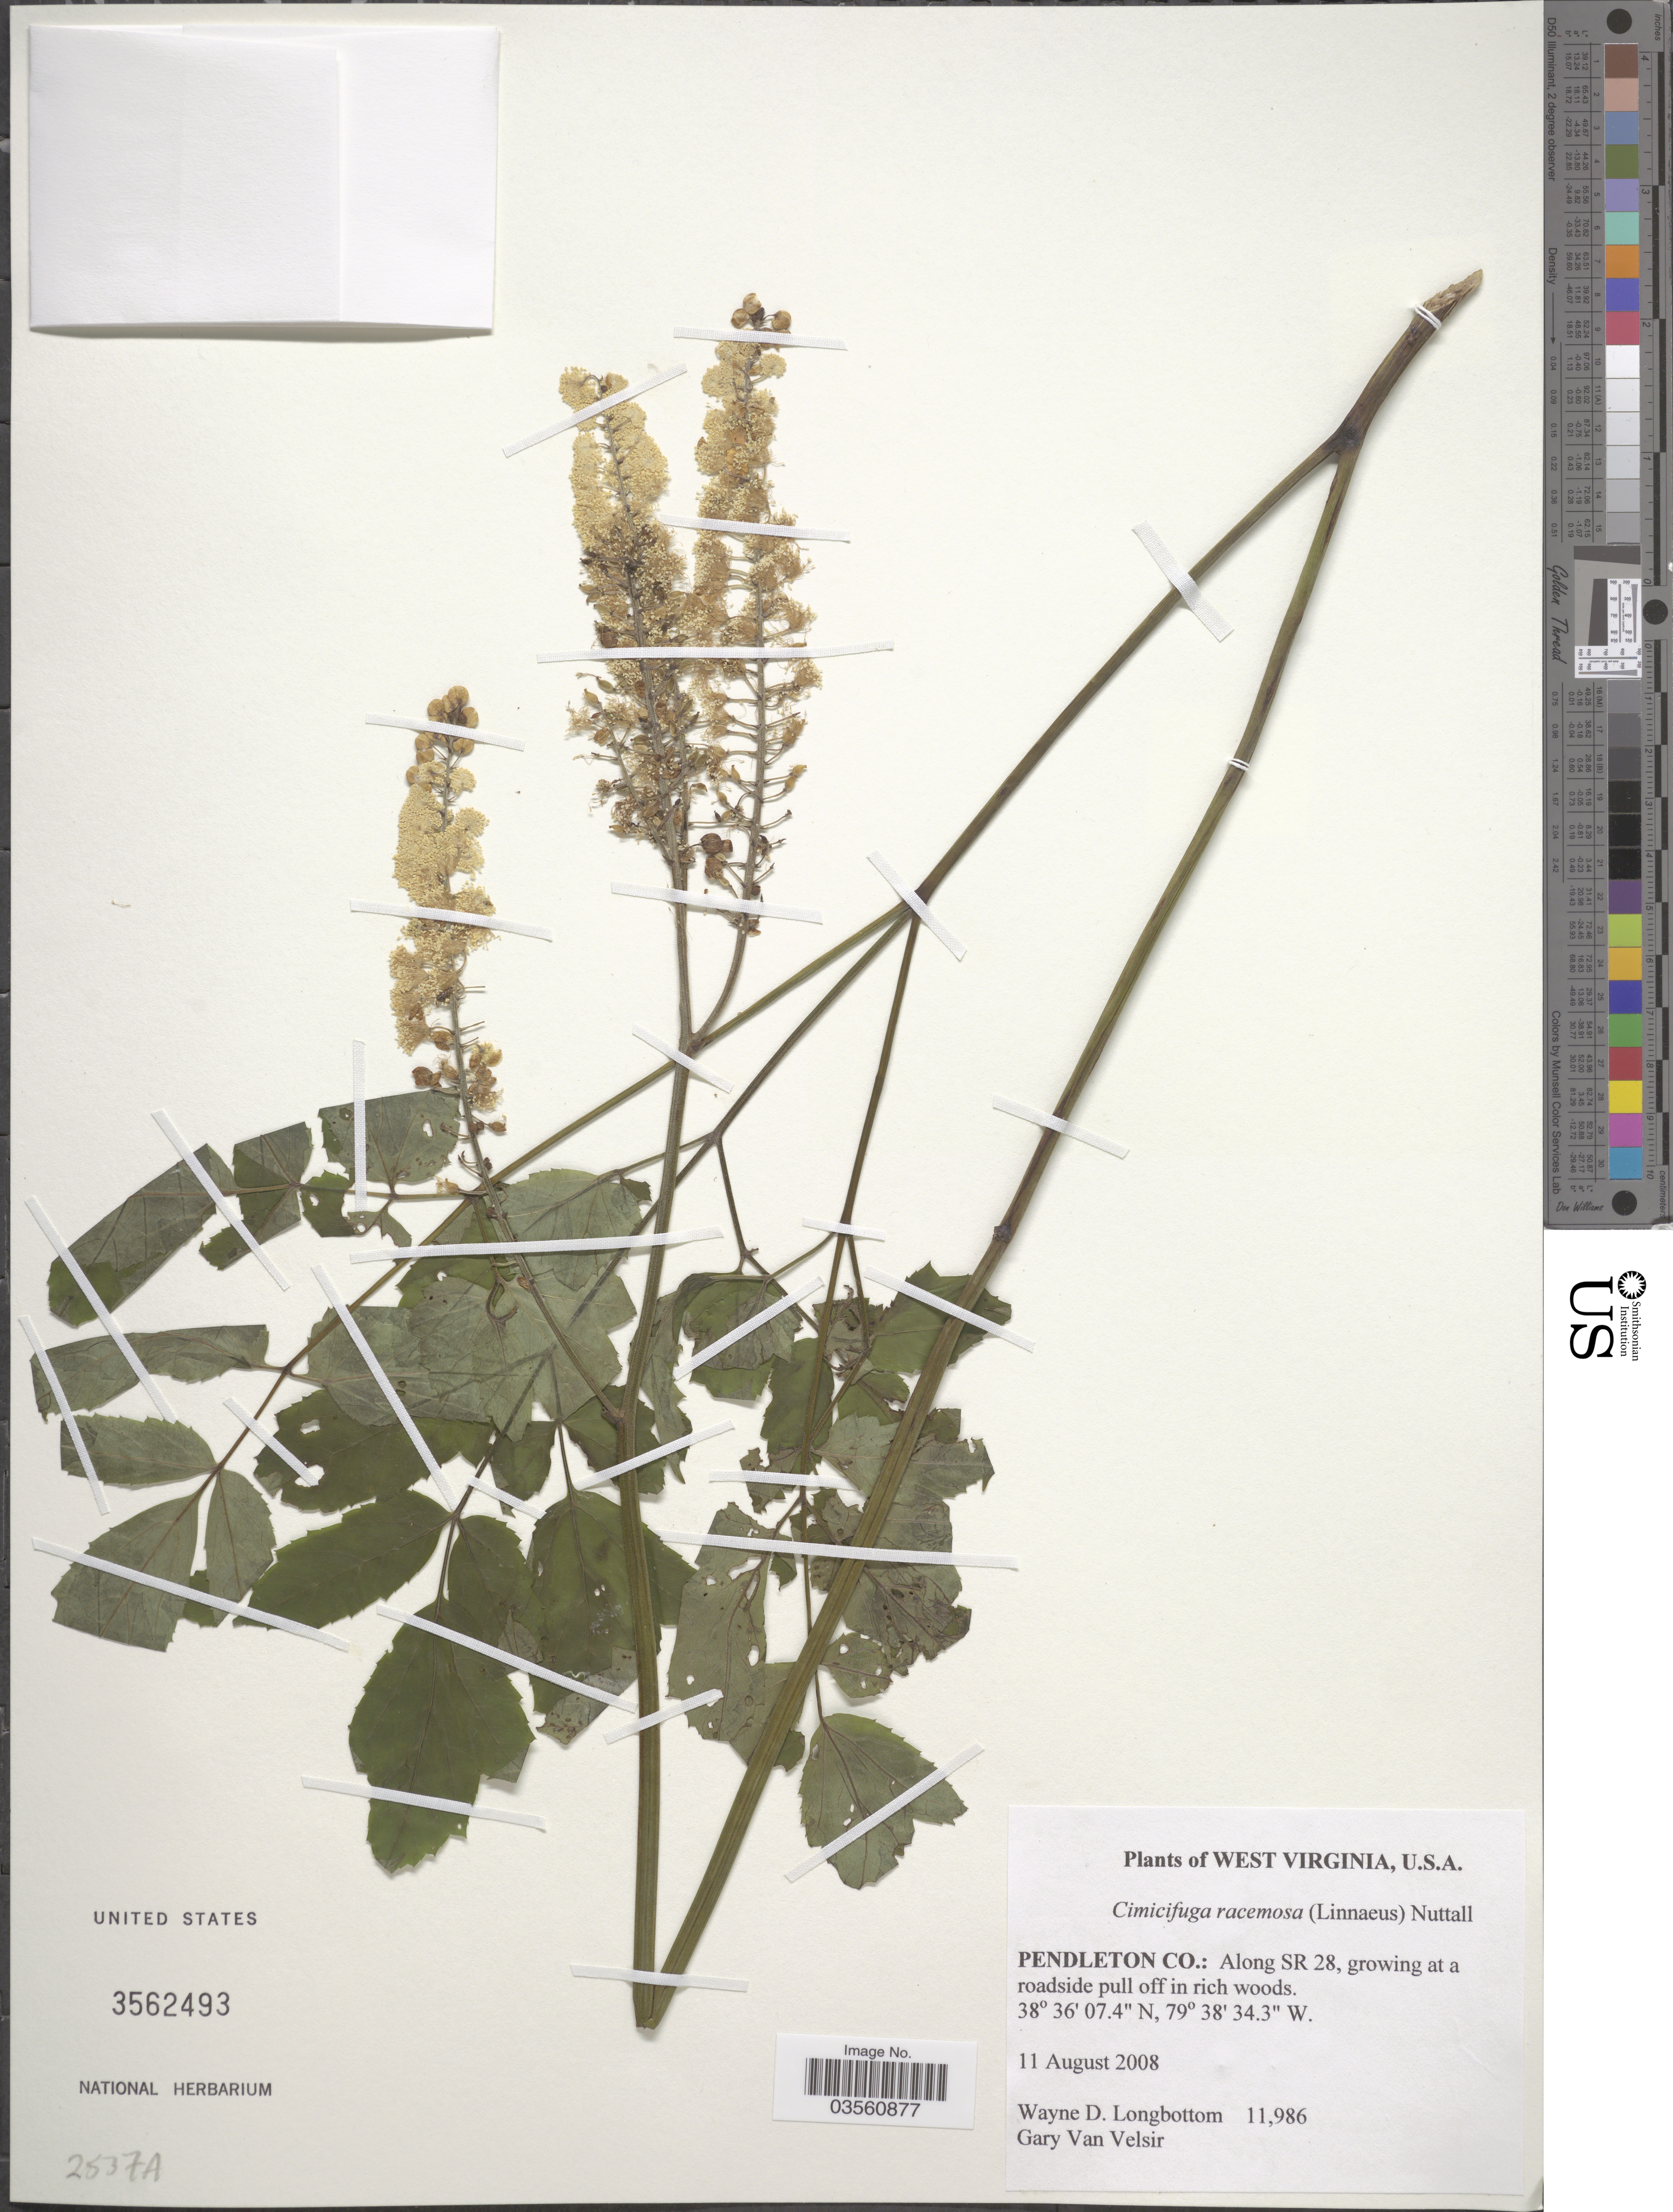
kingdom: Plantae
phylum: Tracheophyta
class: Magnoliopsida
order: Ranunculales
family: Ranunculaceae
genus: Actaea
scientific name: Actaea racemosa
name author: L.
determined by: Strong, M. T., (US), Smithsonian Institution - National Museum of Natural History (UNITED STATES)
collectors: W. D. Longbottom & G. Van Velsir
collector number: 11986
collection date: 2008-08-11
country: United States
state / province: West Virginia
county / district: Pendleton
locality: U.S.A. Pendleton Co.: Along SR 28.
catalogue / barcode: US 3562493